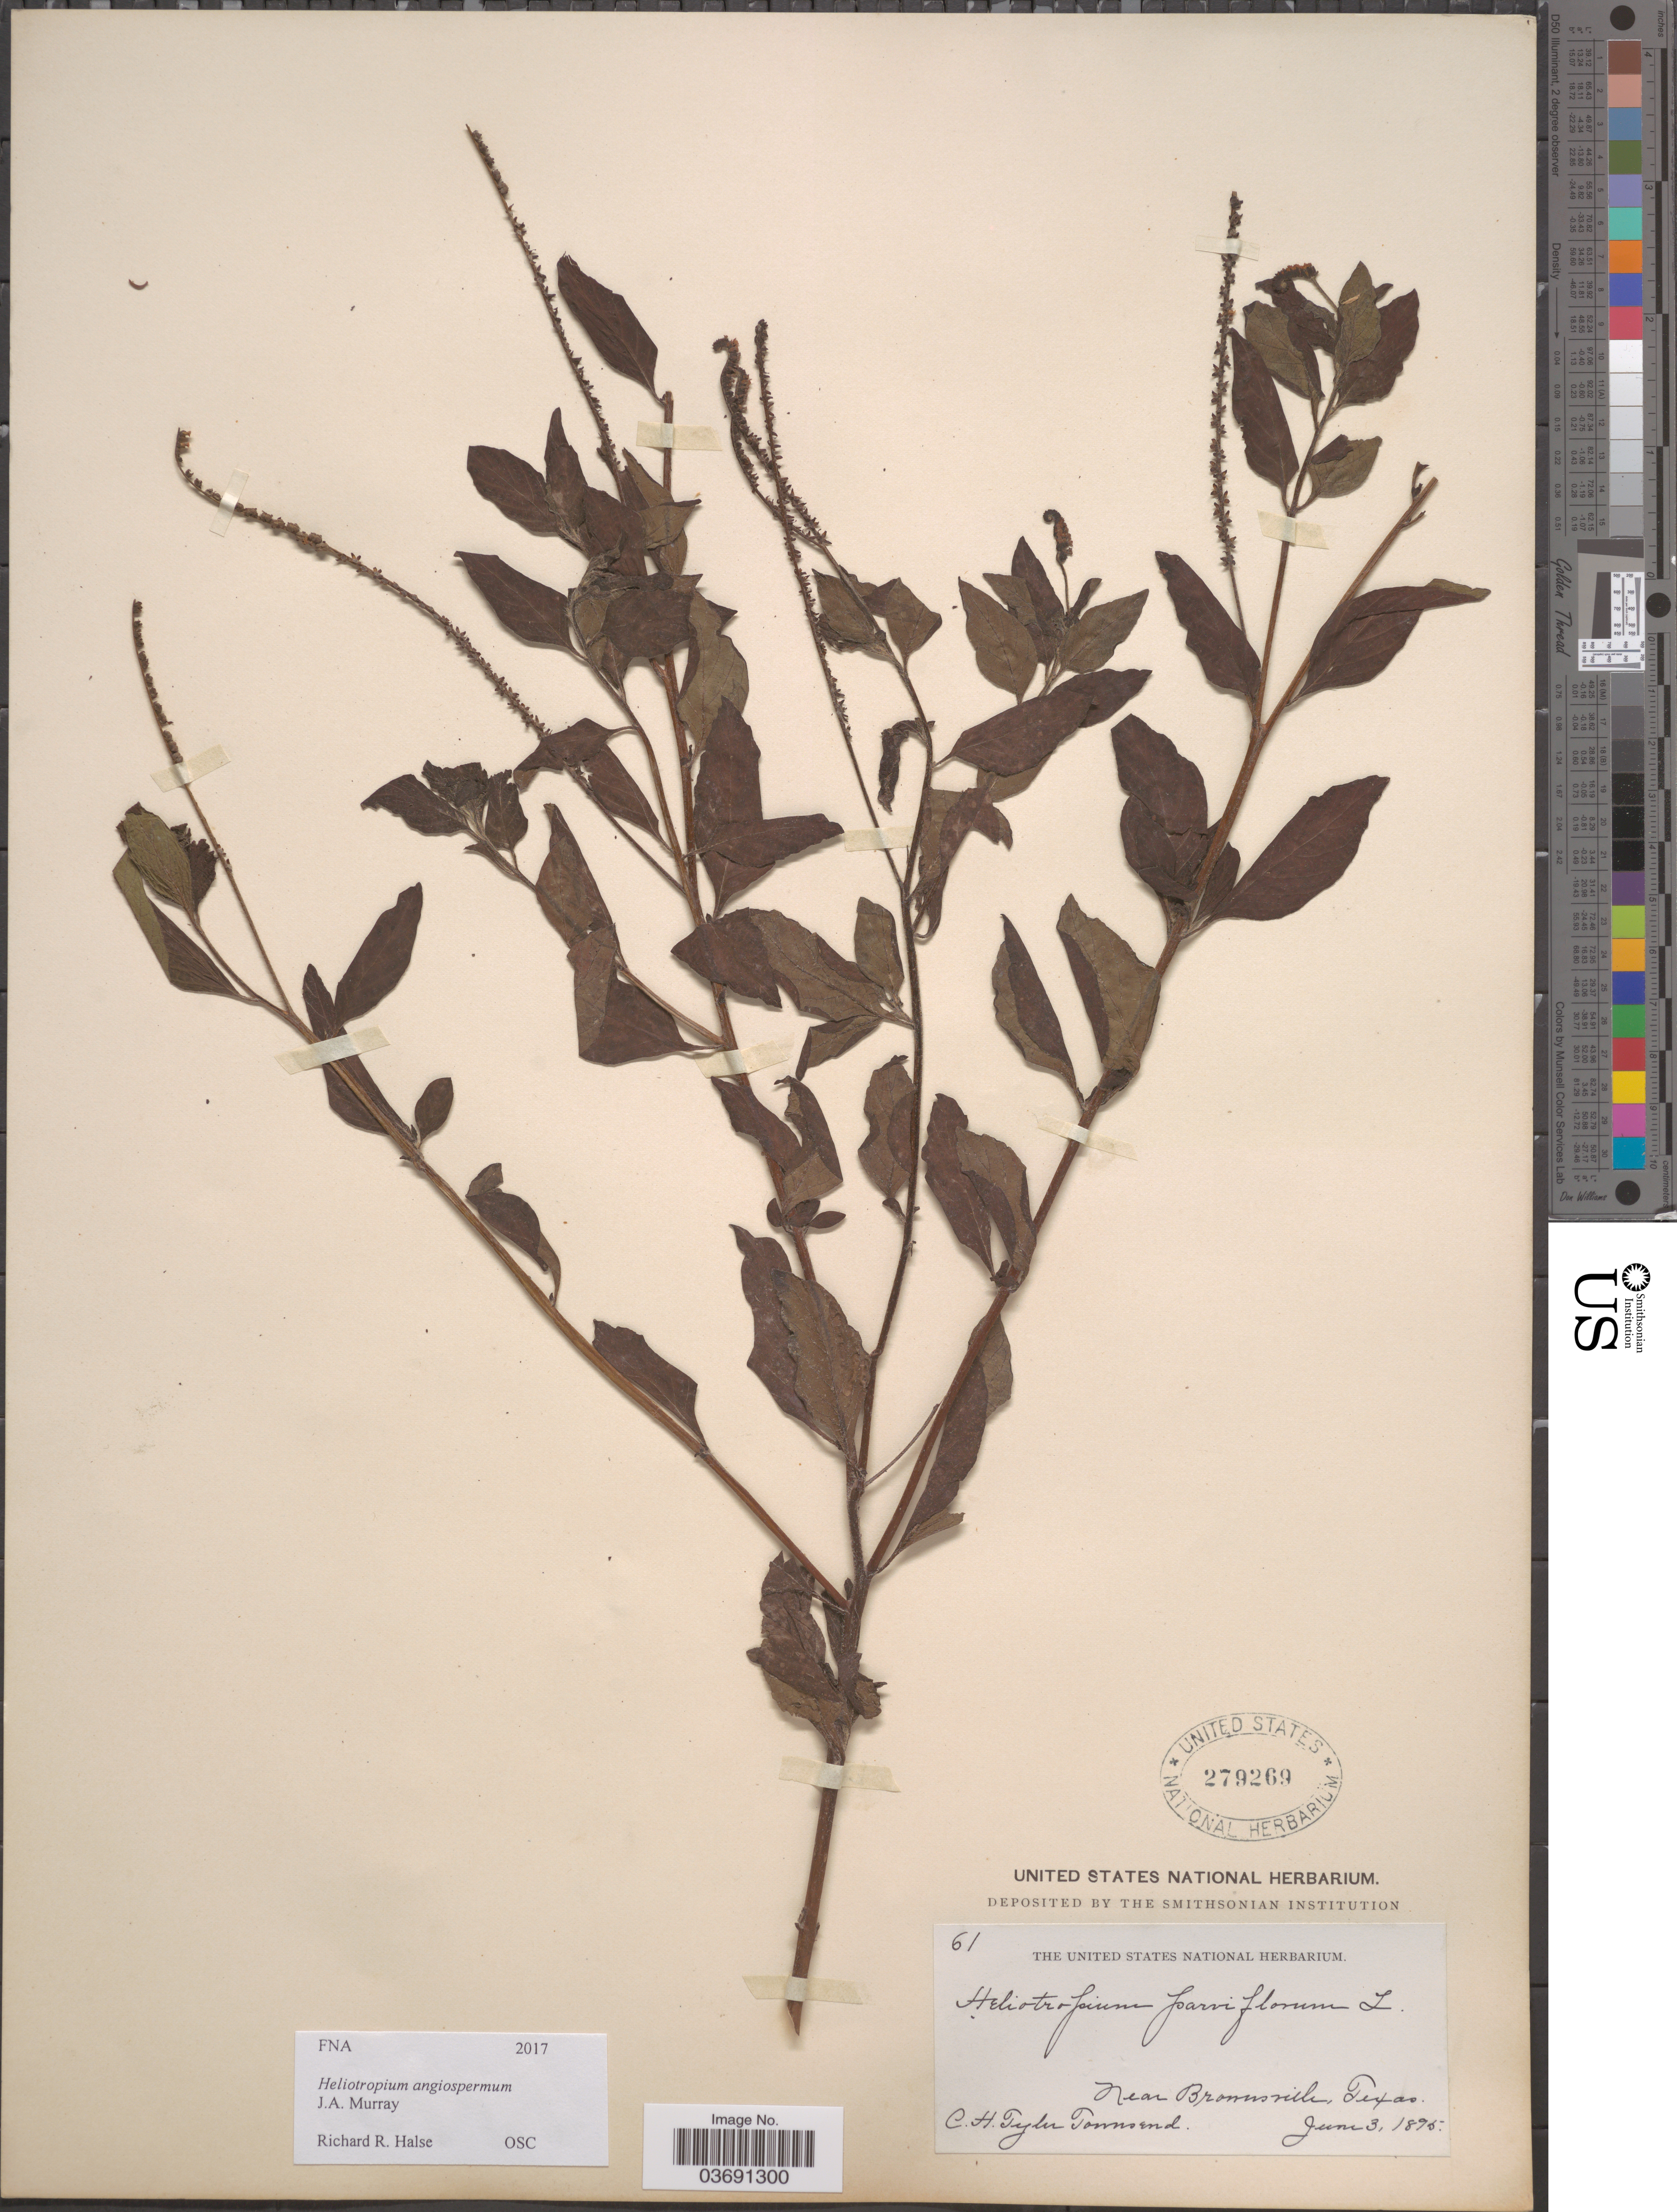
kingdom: Plantae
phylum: Tracheophyta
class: Magnoliopsida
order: Boraginales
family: Heliotropiaceae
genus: Heliotropium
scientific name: Heliotropium angiospermum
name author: Murray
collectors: C. H. T. Townsend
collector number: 61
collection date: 1895-06-03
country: United States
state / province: Texas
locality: Near Brownsville.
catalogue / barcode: US 279269